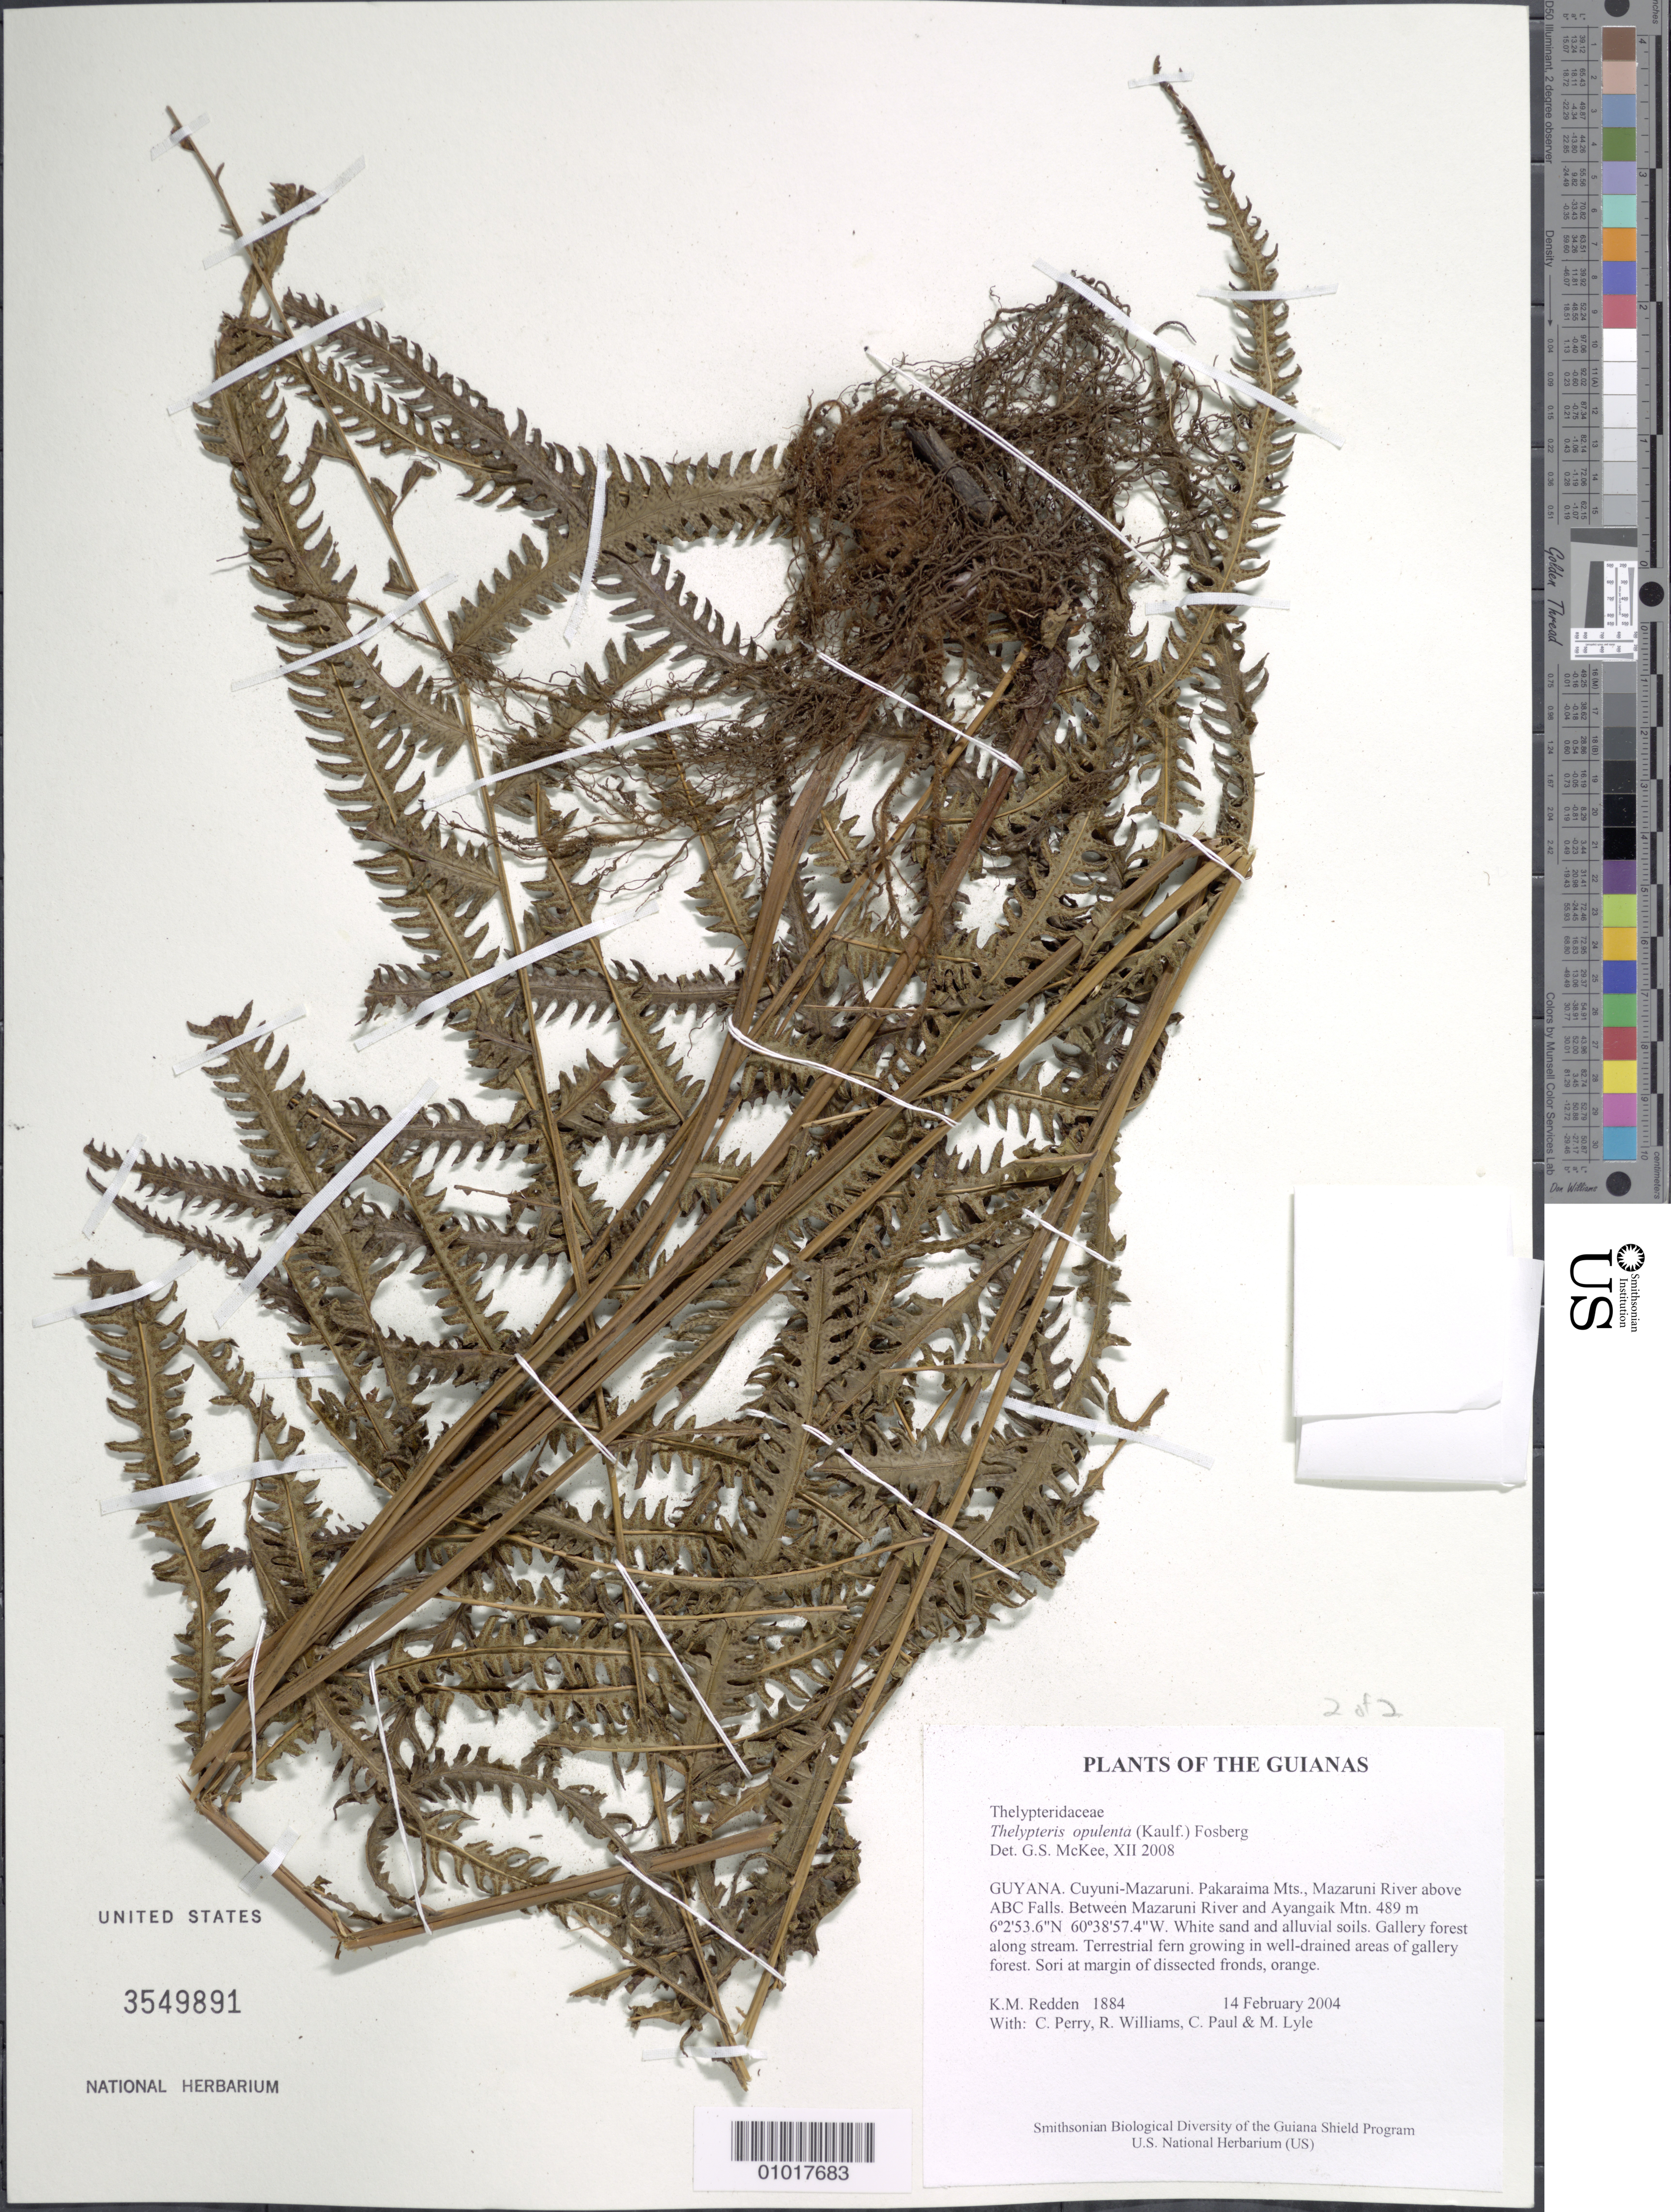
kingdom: Plantae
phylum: Tracheophyta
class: Polypodiopsida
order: Polypodiales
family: Thelypteridaceae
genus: Amphineuron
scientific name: Amphineuron opulentum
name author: (Kaulf.) Holttum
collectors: K. M. Redden, C. Perry, R. Williams, C. Paul & M. Lyle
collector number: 1884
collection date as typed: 14 February 2004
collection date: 2004-02-14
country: Guyana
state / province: Cuyuni-Mazaruni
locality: Pakaraima Mts., Mazaruni River above ABC Falls. Between Mazaruni River and Ayangaik Mtn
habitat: White sand and alluvial soils. Gallery forest along stream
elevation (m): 489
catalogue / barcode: US 3549891